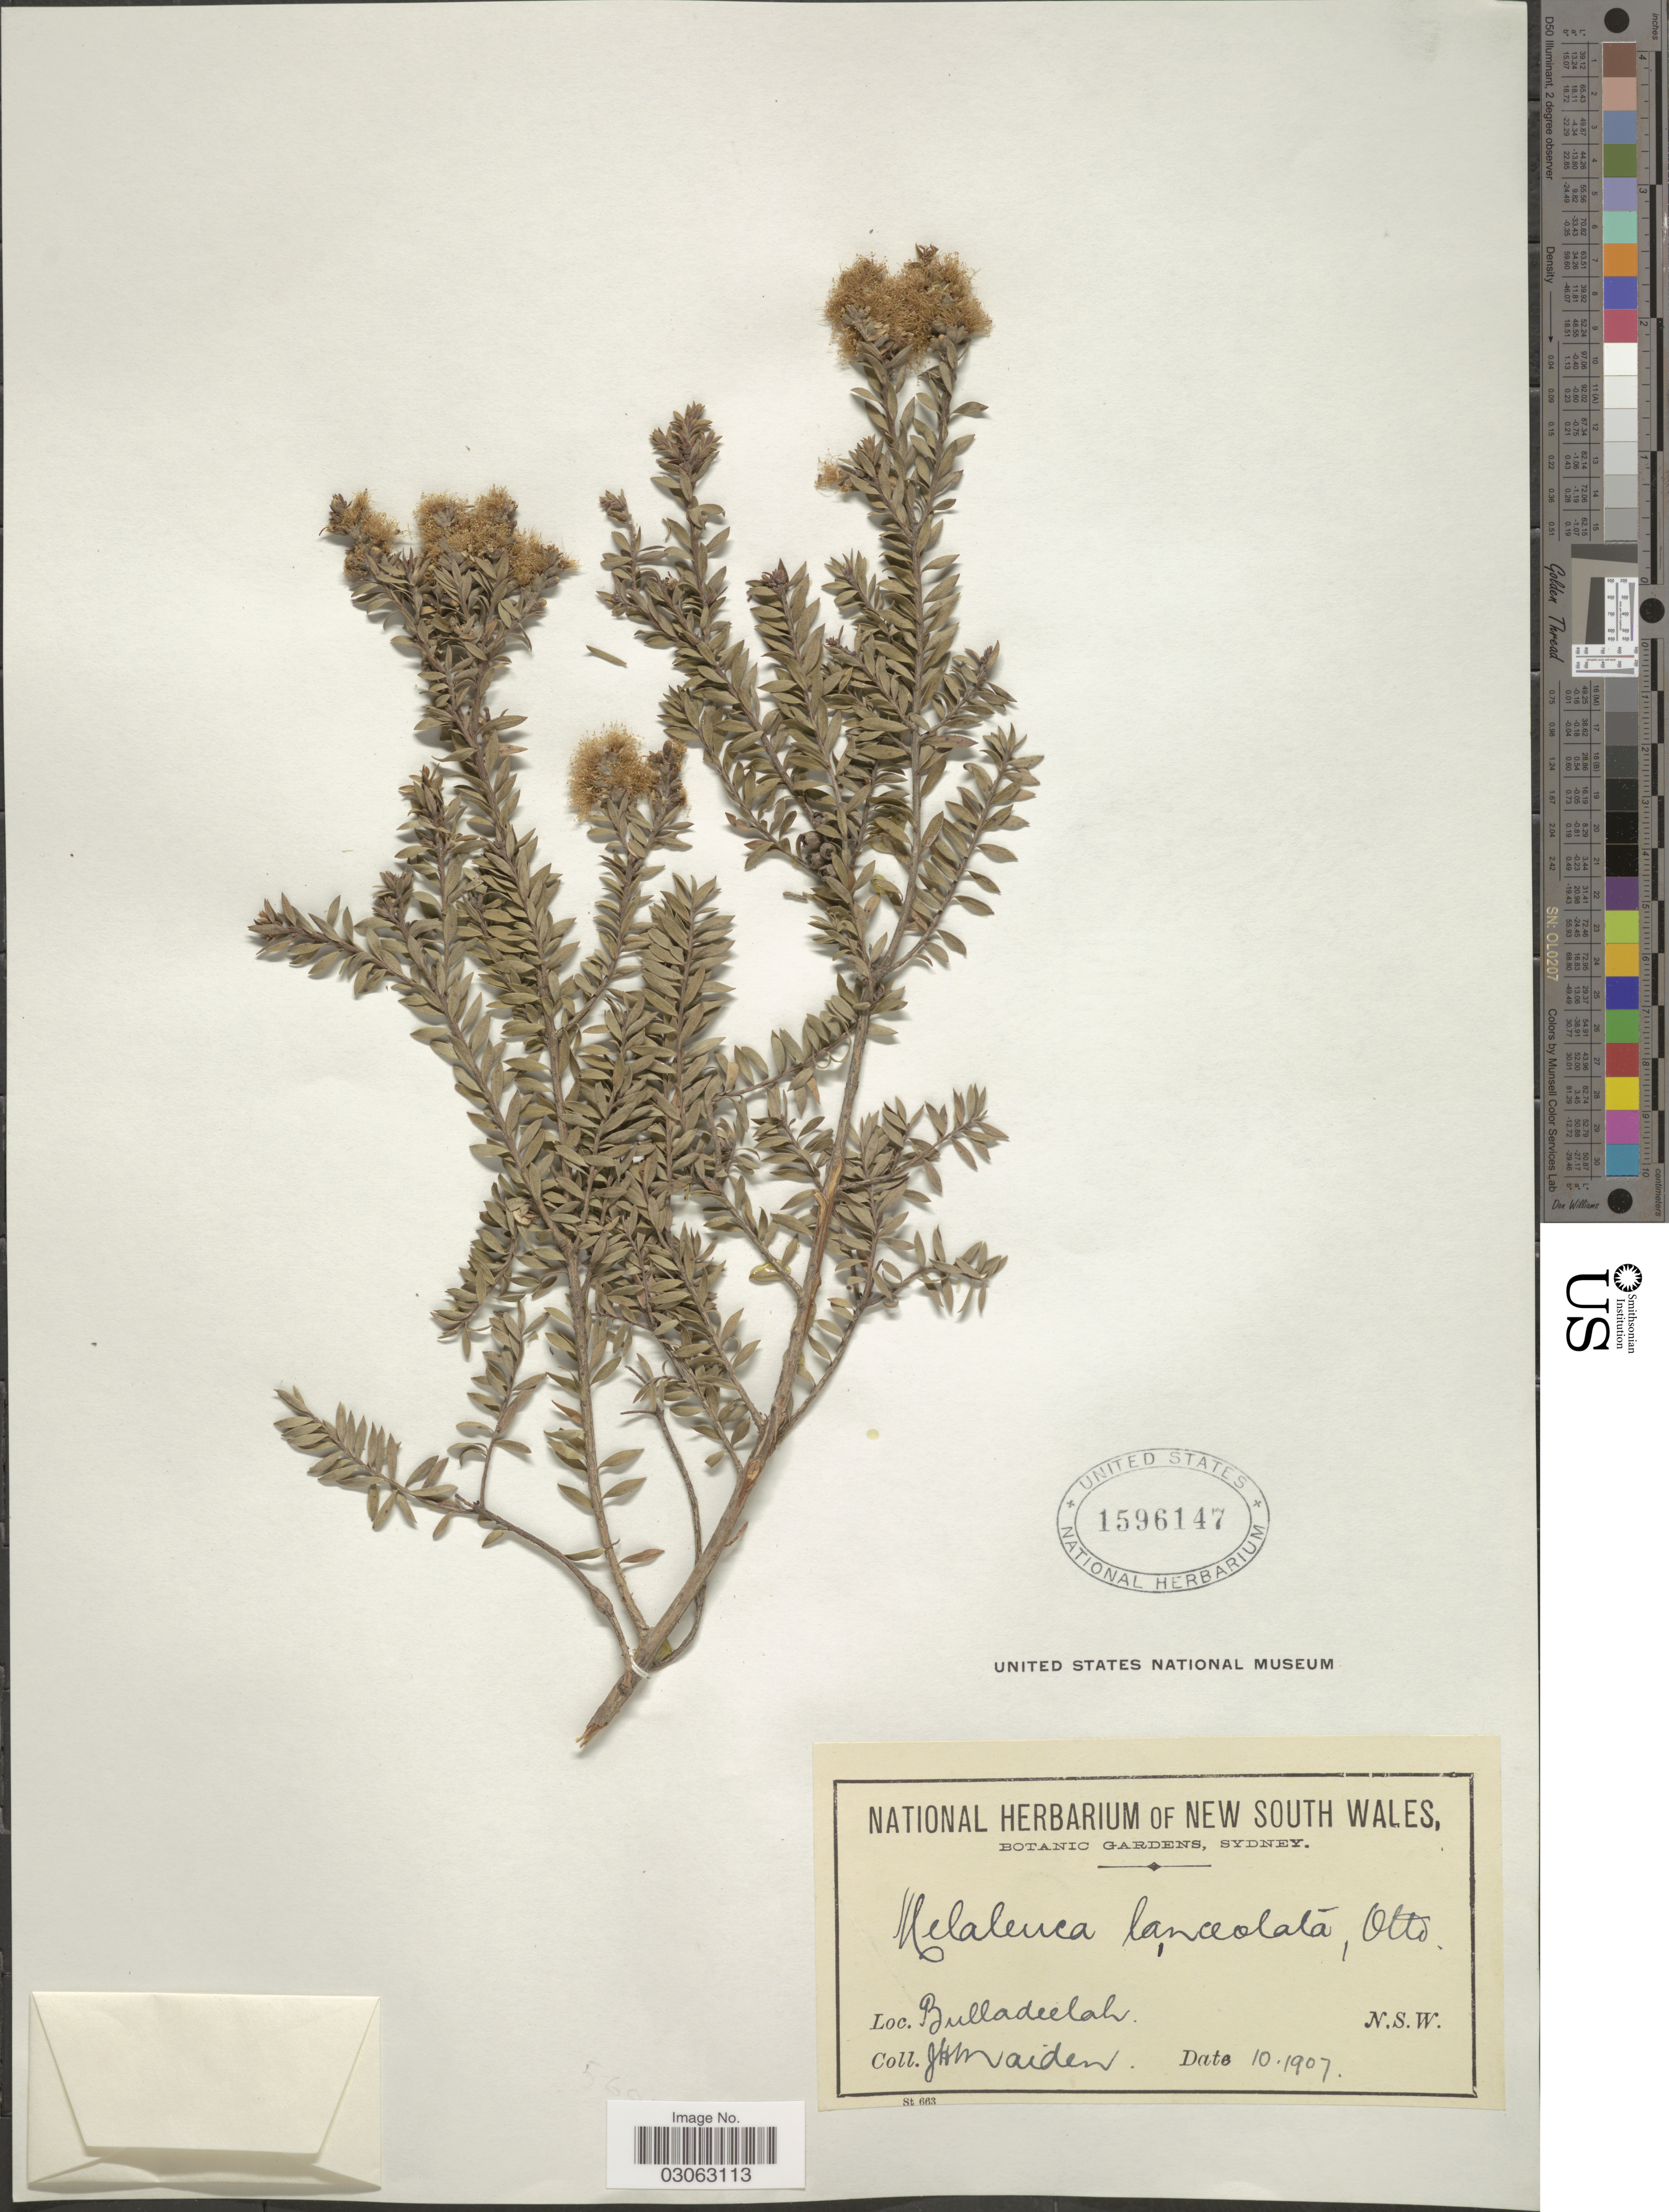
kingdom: Plantae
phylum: Tracheophyta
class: Magnoliopsida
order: Myrtales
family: Myrtaceae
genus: Melaleuca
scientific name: Melaleuca lanceolata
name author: Otto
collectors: J. Maiden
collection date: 1907-10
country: Australia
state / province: New South Wales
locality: Bulladeelah. N. S. W.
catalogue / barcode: US 1596147